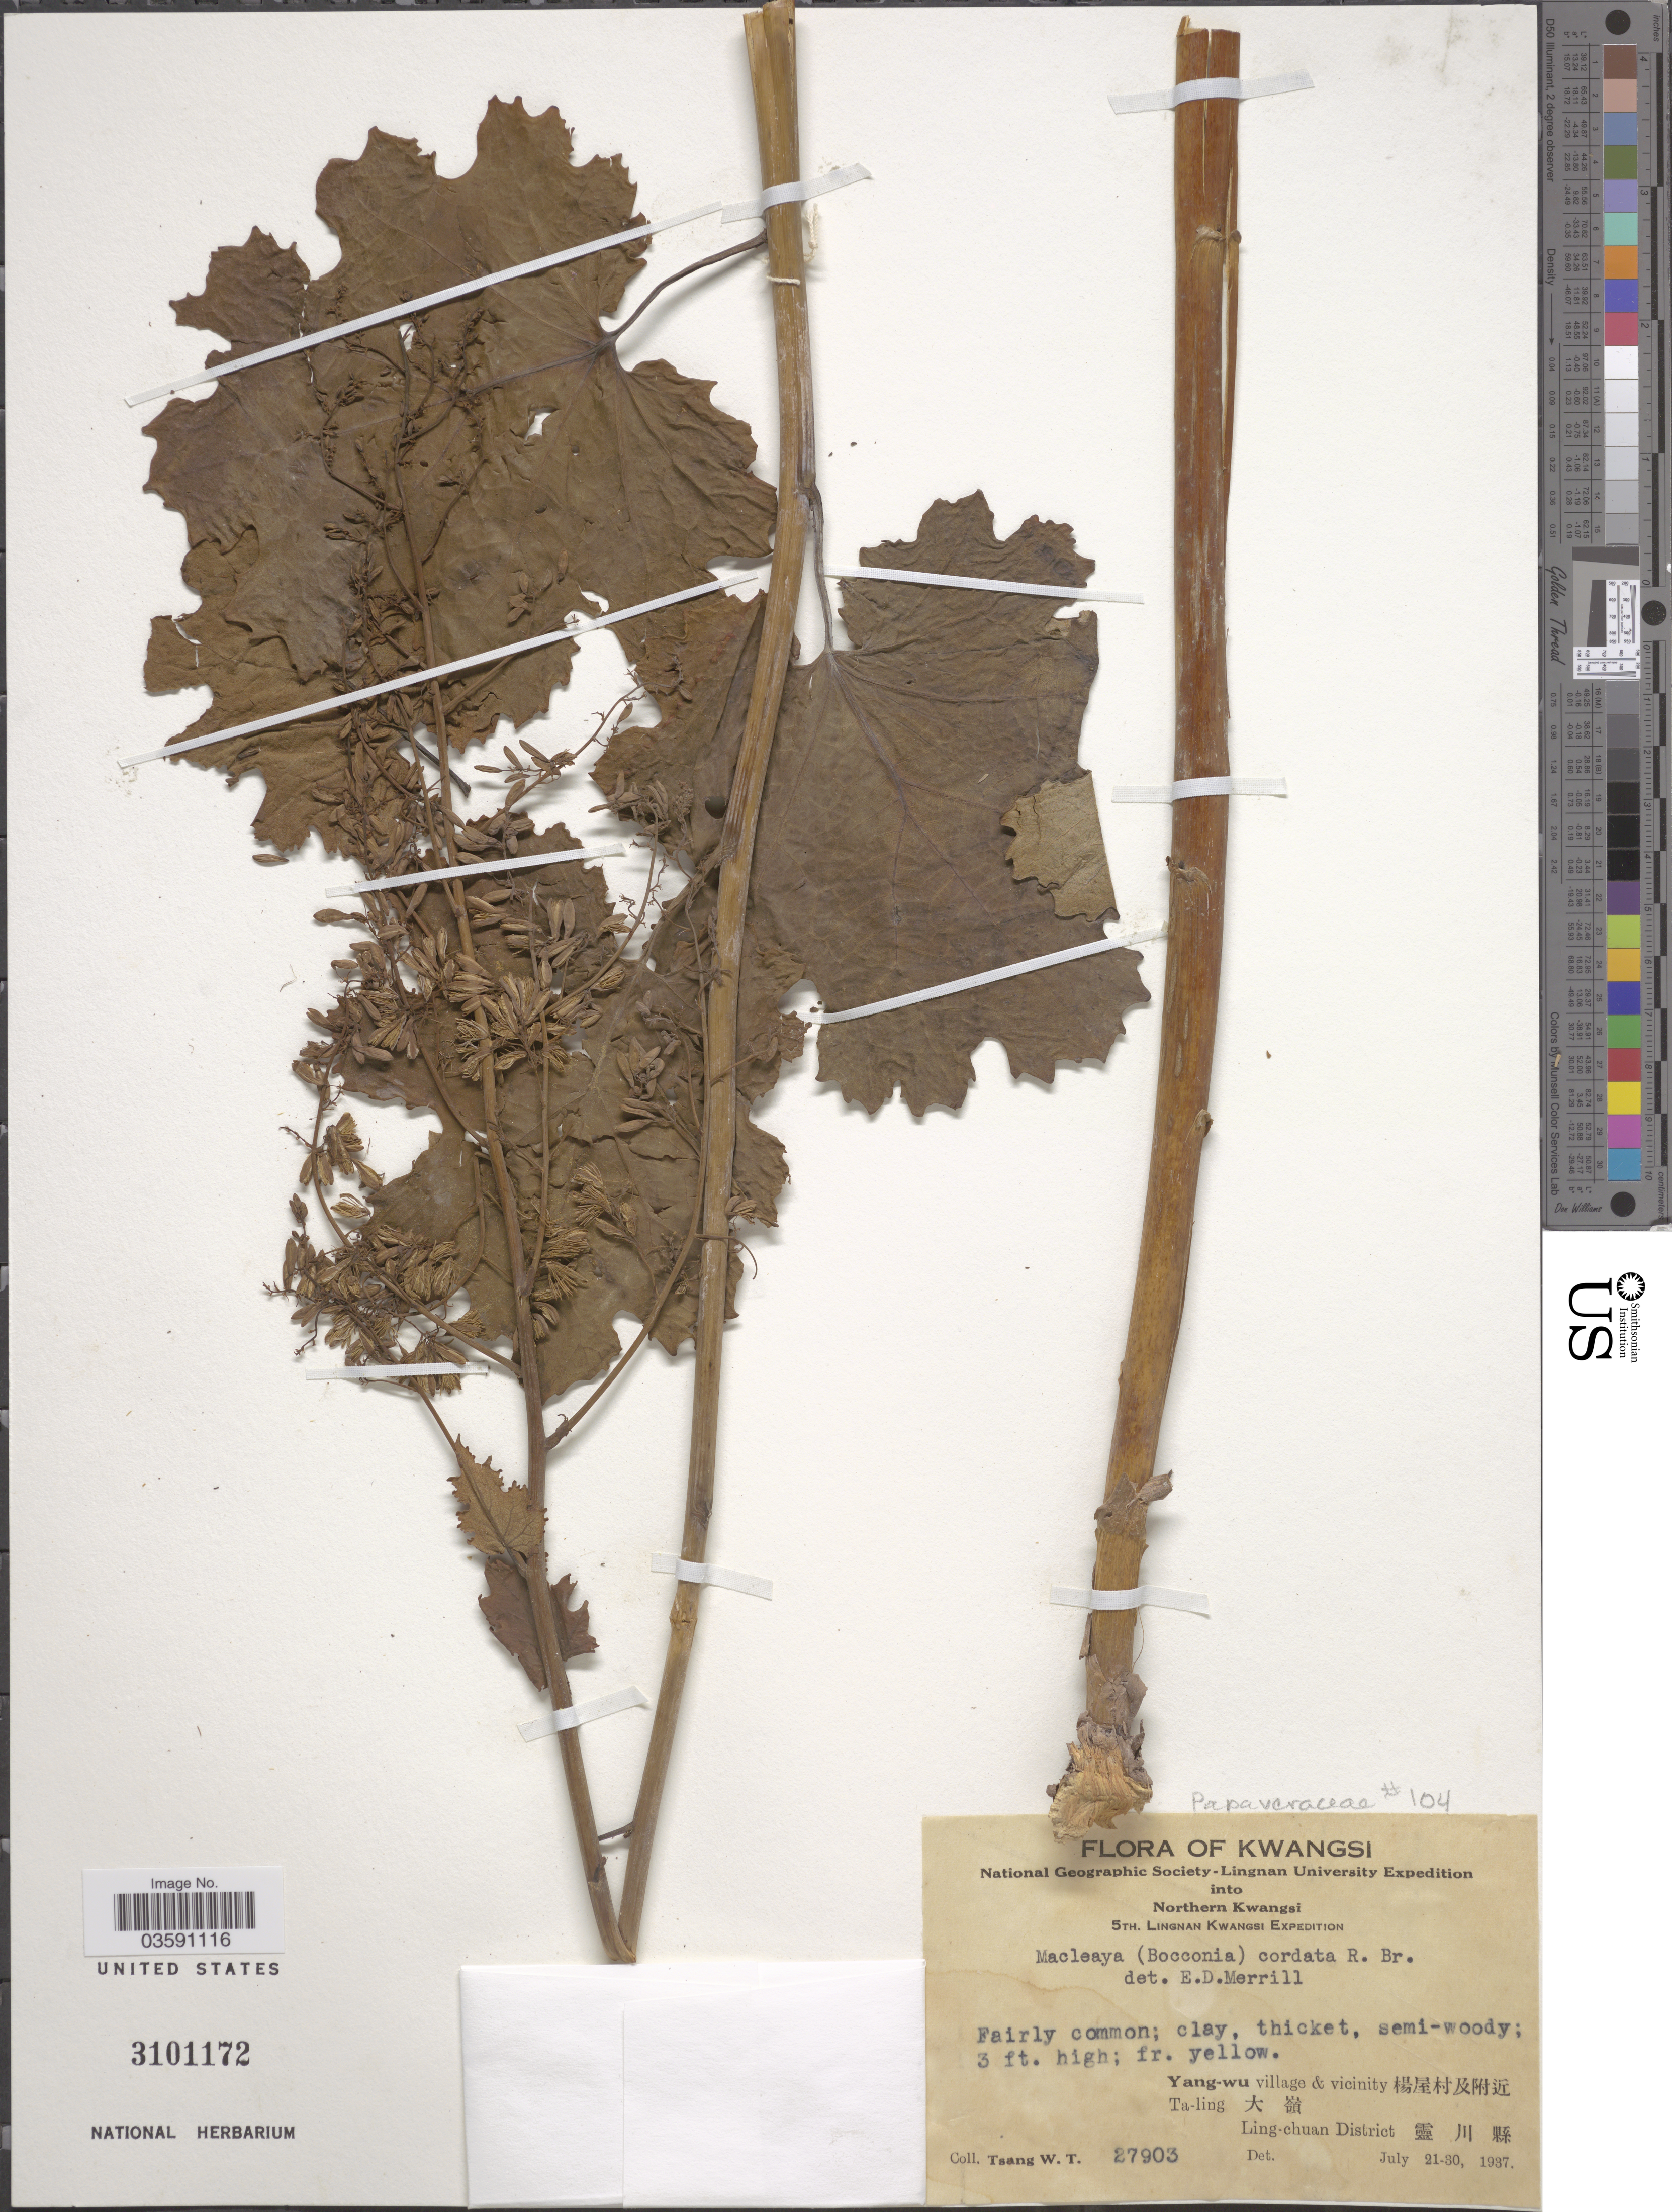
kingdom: Plantae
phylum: Tracheophyta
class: Magnoliopsida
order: Ranunculales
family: Papaveraceae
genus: Macleaya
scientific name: Macleaya cordata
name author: (Willd.) R. Br.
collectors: W. T. Tsang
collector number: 27903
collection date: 1937-07-21/1937-07-30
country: China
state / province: Guangxi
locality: Kwangsi. Northern Kwangsi. Yang-wu village & vicinity X. Ta-ling X. Ling-chuan District X.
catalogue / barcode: US 3101172